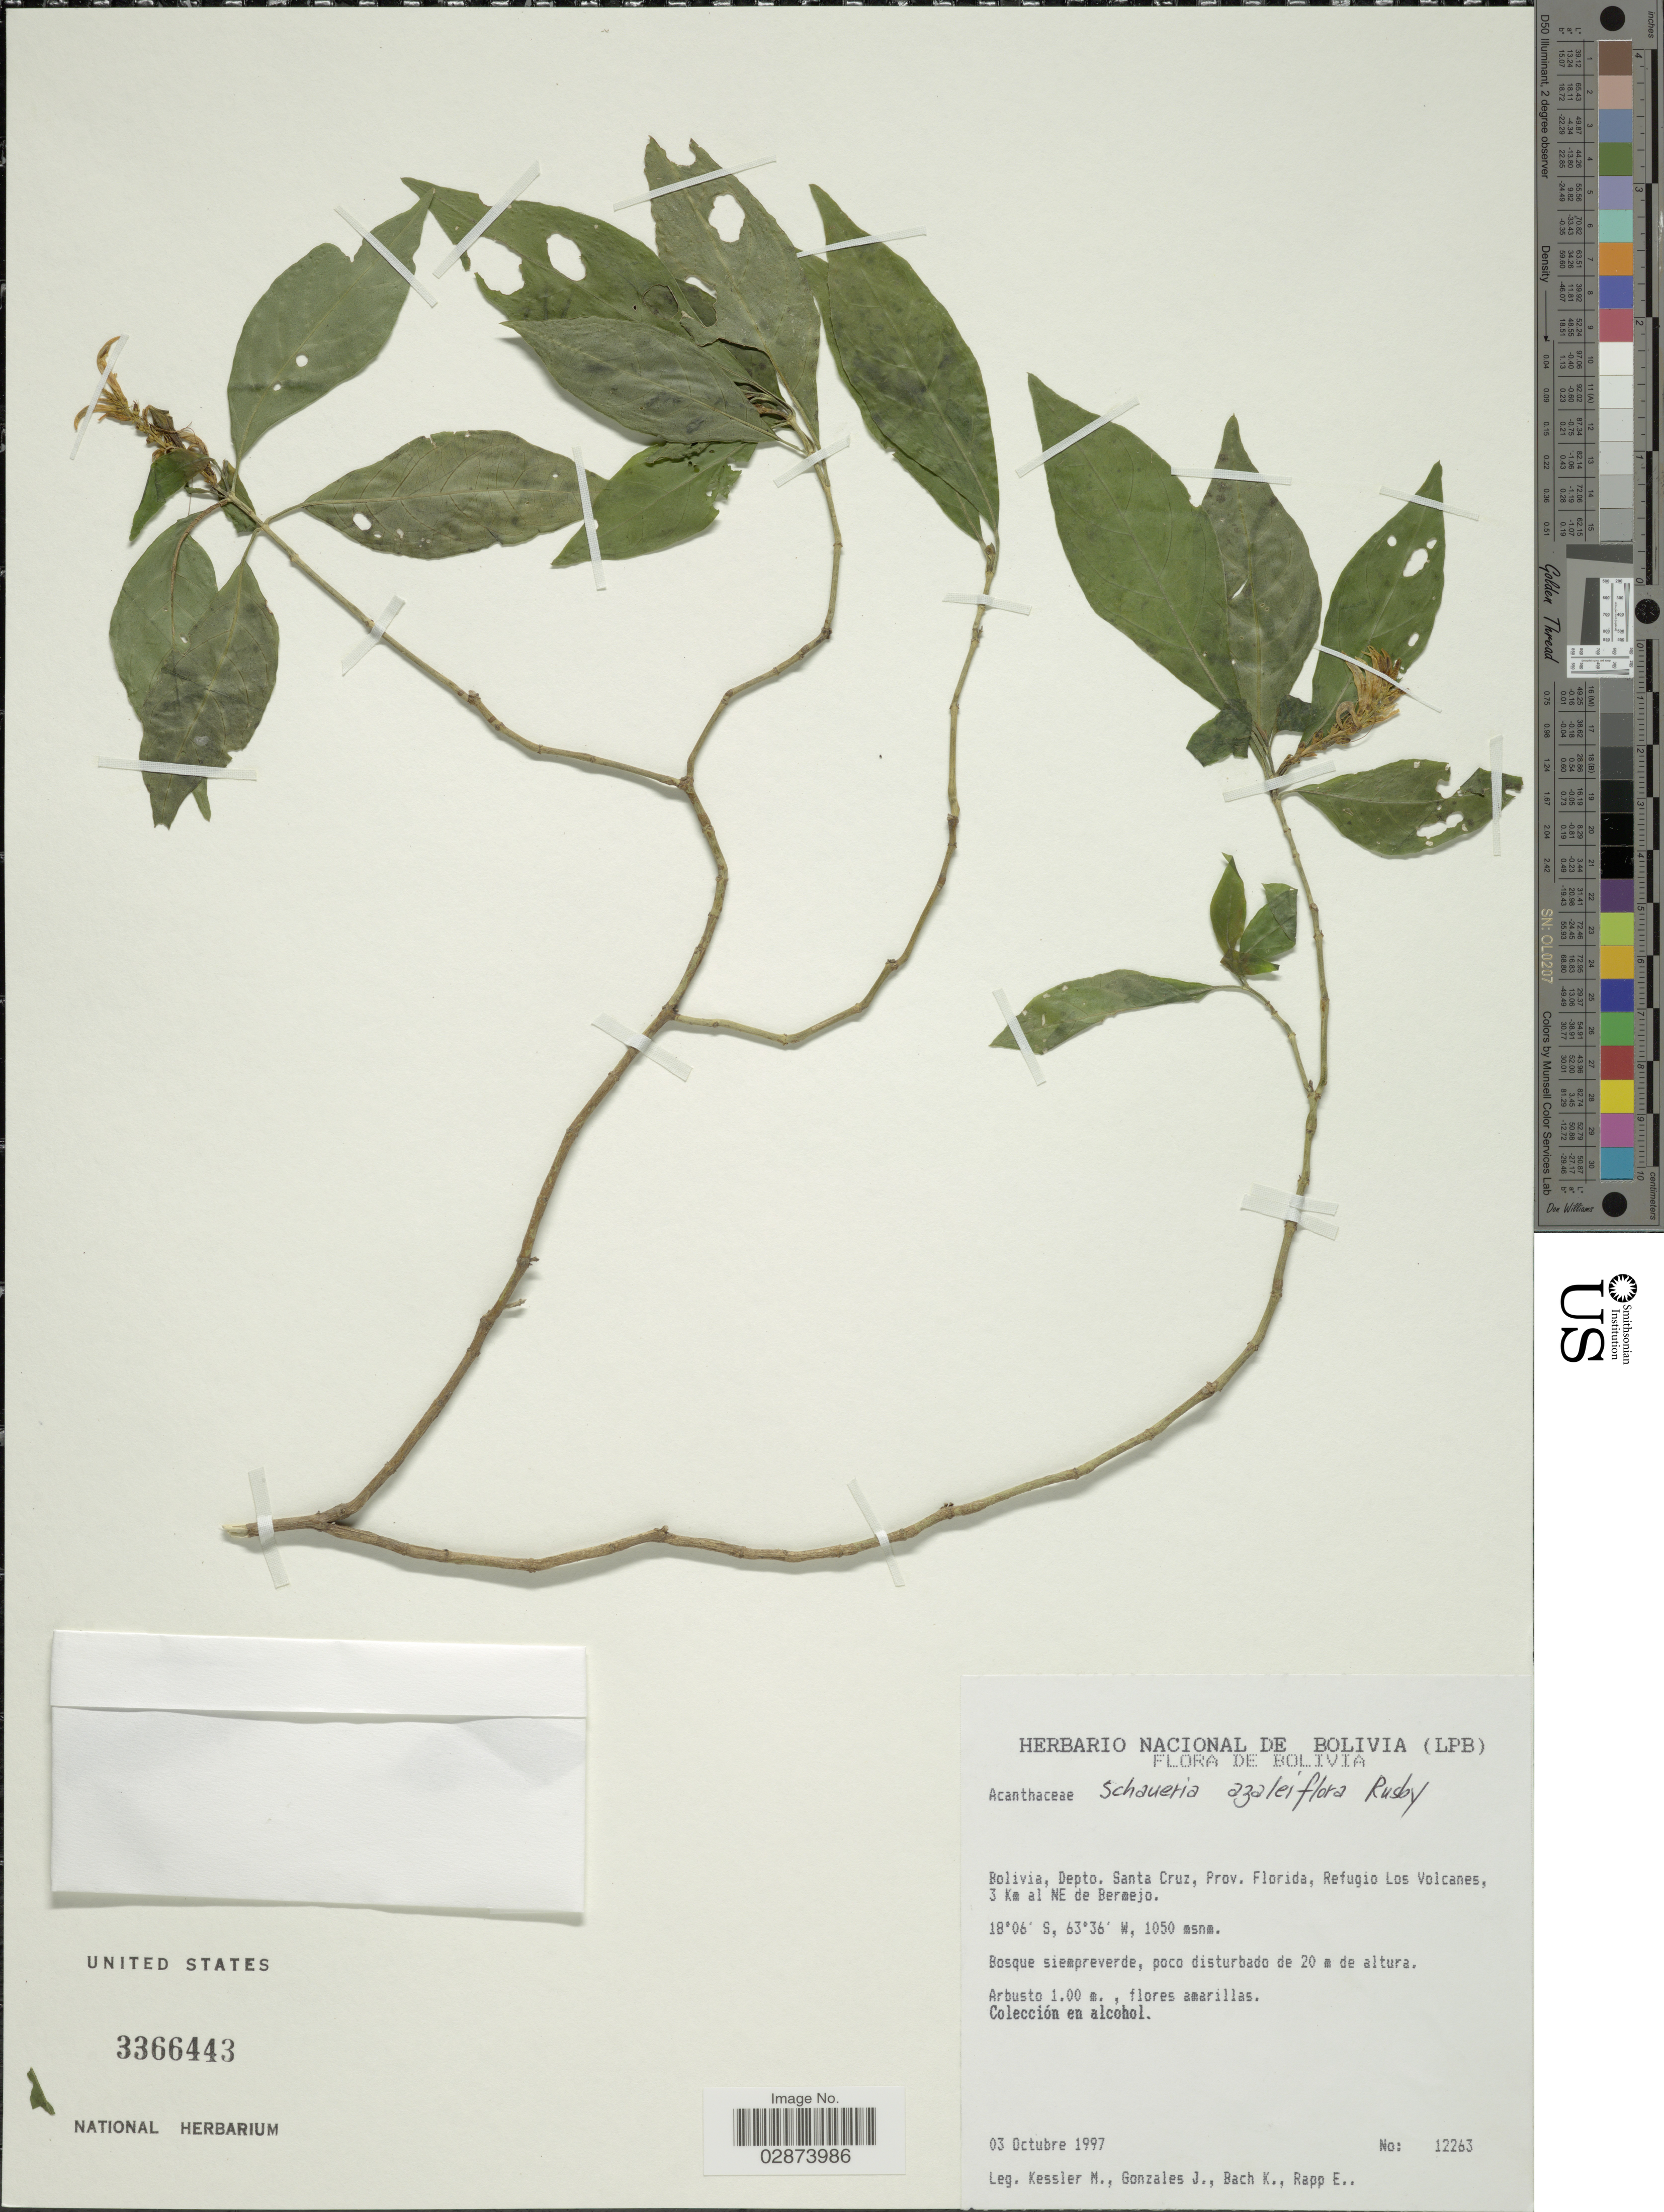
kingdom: Plantae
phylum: Tracheophyta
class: Magnoliopsida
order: Lamiales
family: Acanthaceae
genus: Schaueria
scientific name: Schaueria azaleiflora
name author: Rusby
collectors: M. Kessler, J. Gonzales, K. Bach & E. Rapp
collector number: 12263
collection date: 1997-10-03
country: Bolivia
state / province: Santa Cruz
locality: Depto. Santa Cruz, Prov. Florida, Refugio Los Volcanes, 3 Km al NE de Bermejo.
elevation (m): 1050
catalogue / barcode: US 3366443